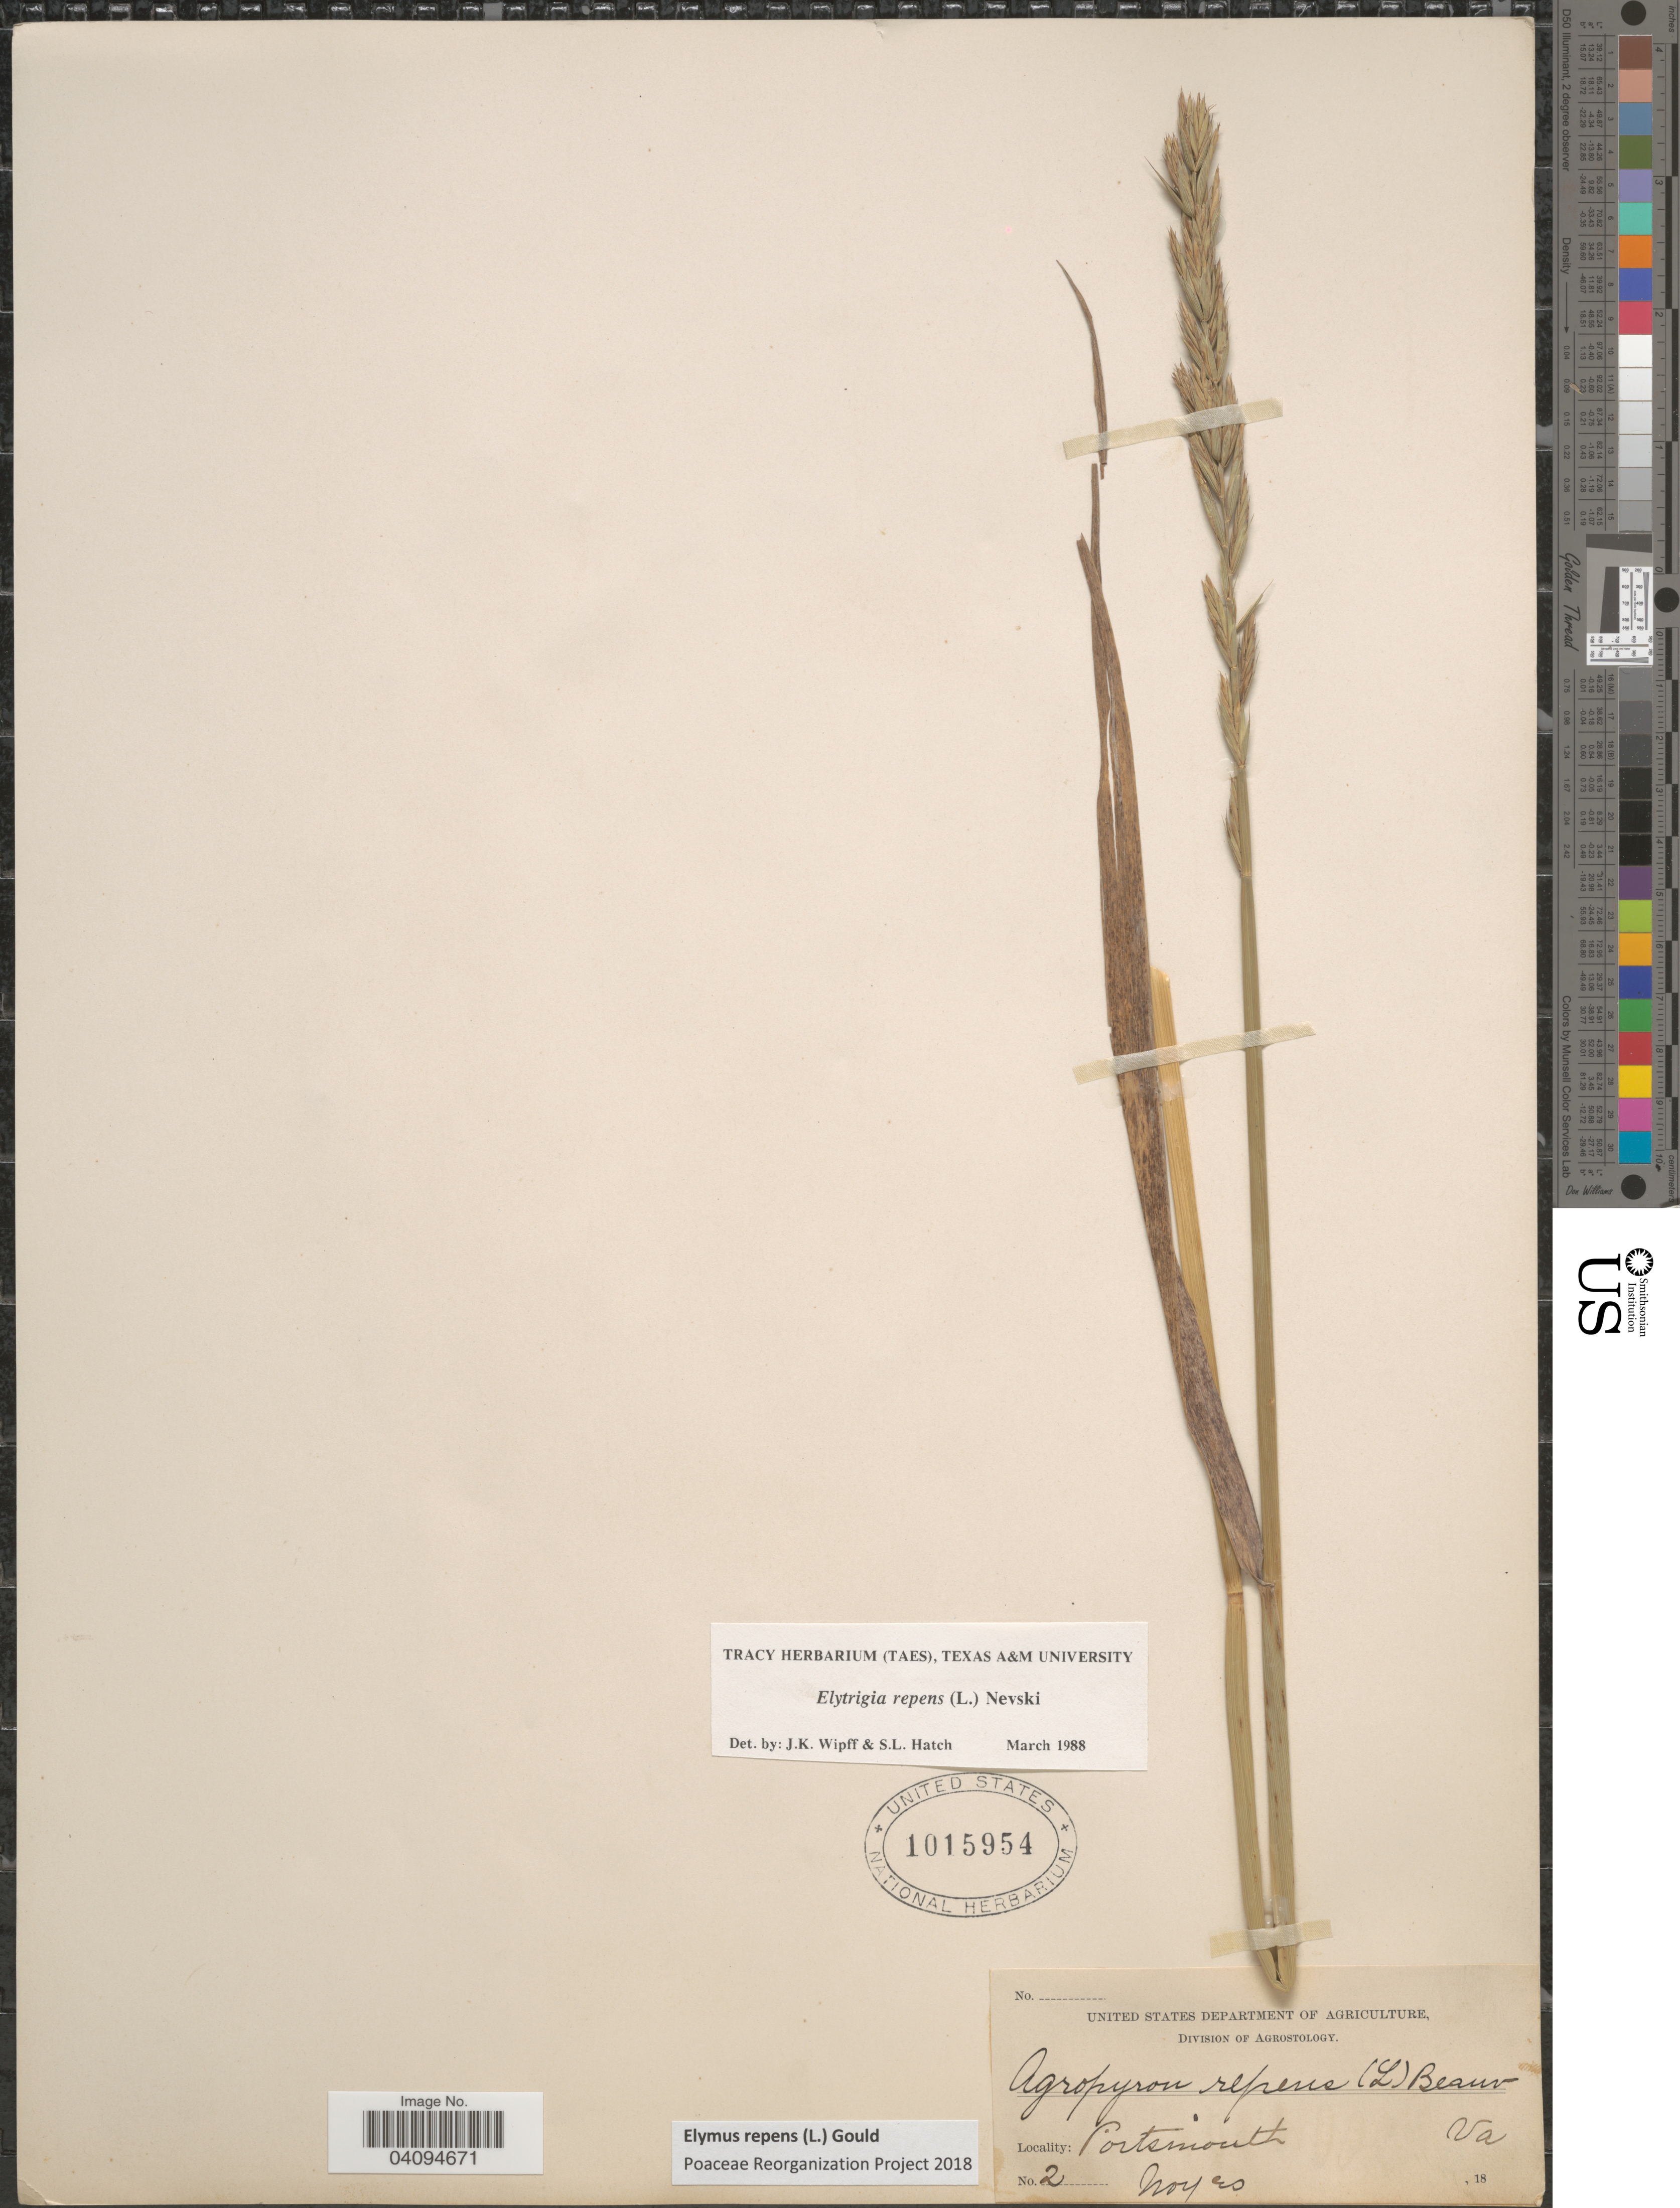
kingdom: Plantae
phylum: Tracheophyta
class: Liliopsida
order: Poales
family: Poaceae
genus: Elymus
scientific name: Elymus repens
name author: (L.) Gould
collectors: Noyes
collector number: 2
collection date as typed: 18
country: United States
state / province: Virginia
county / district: City of Portsmouth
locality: Portsmouth.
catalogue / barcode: US 1015954